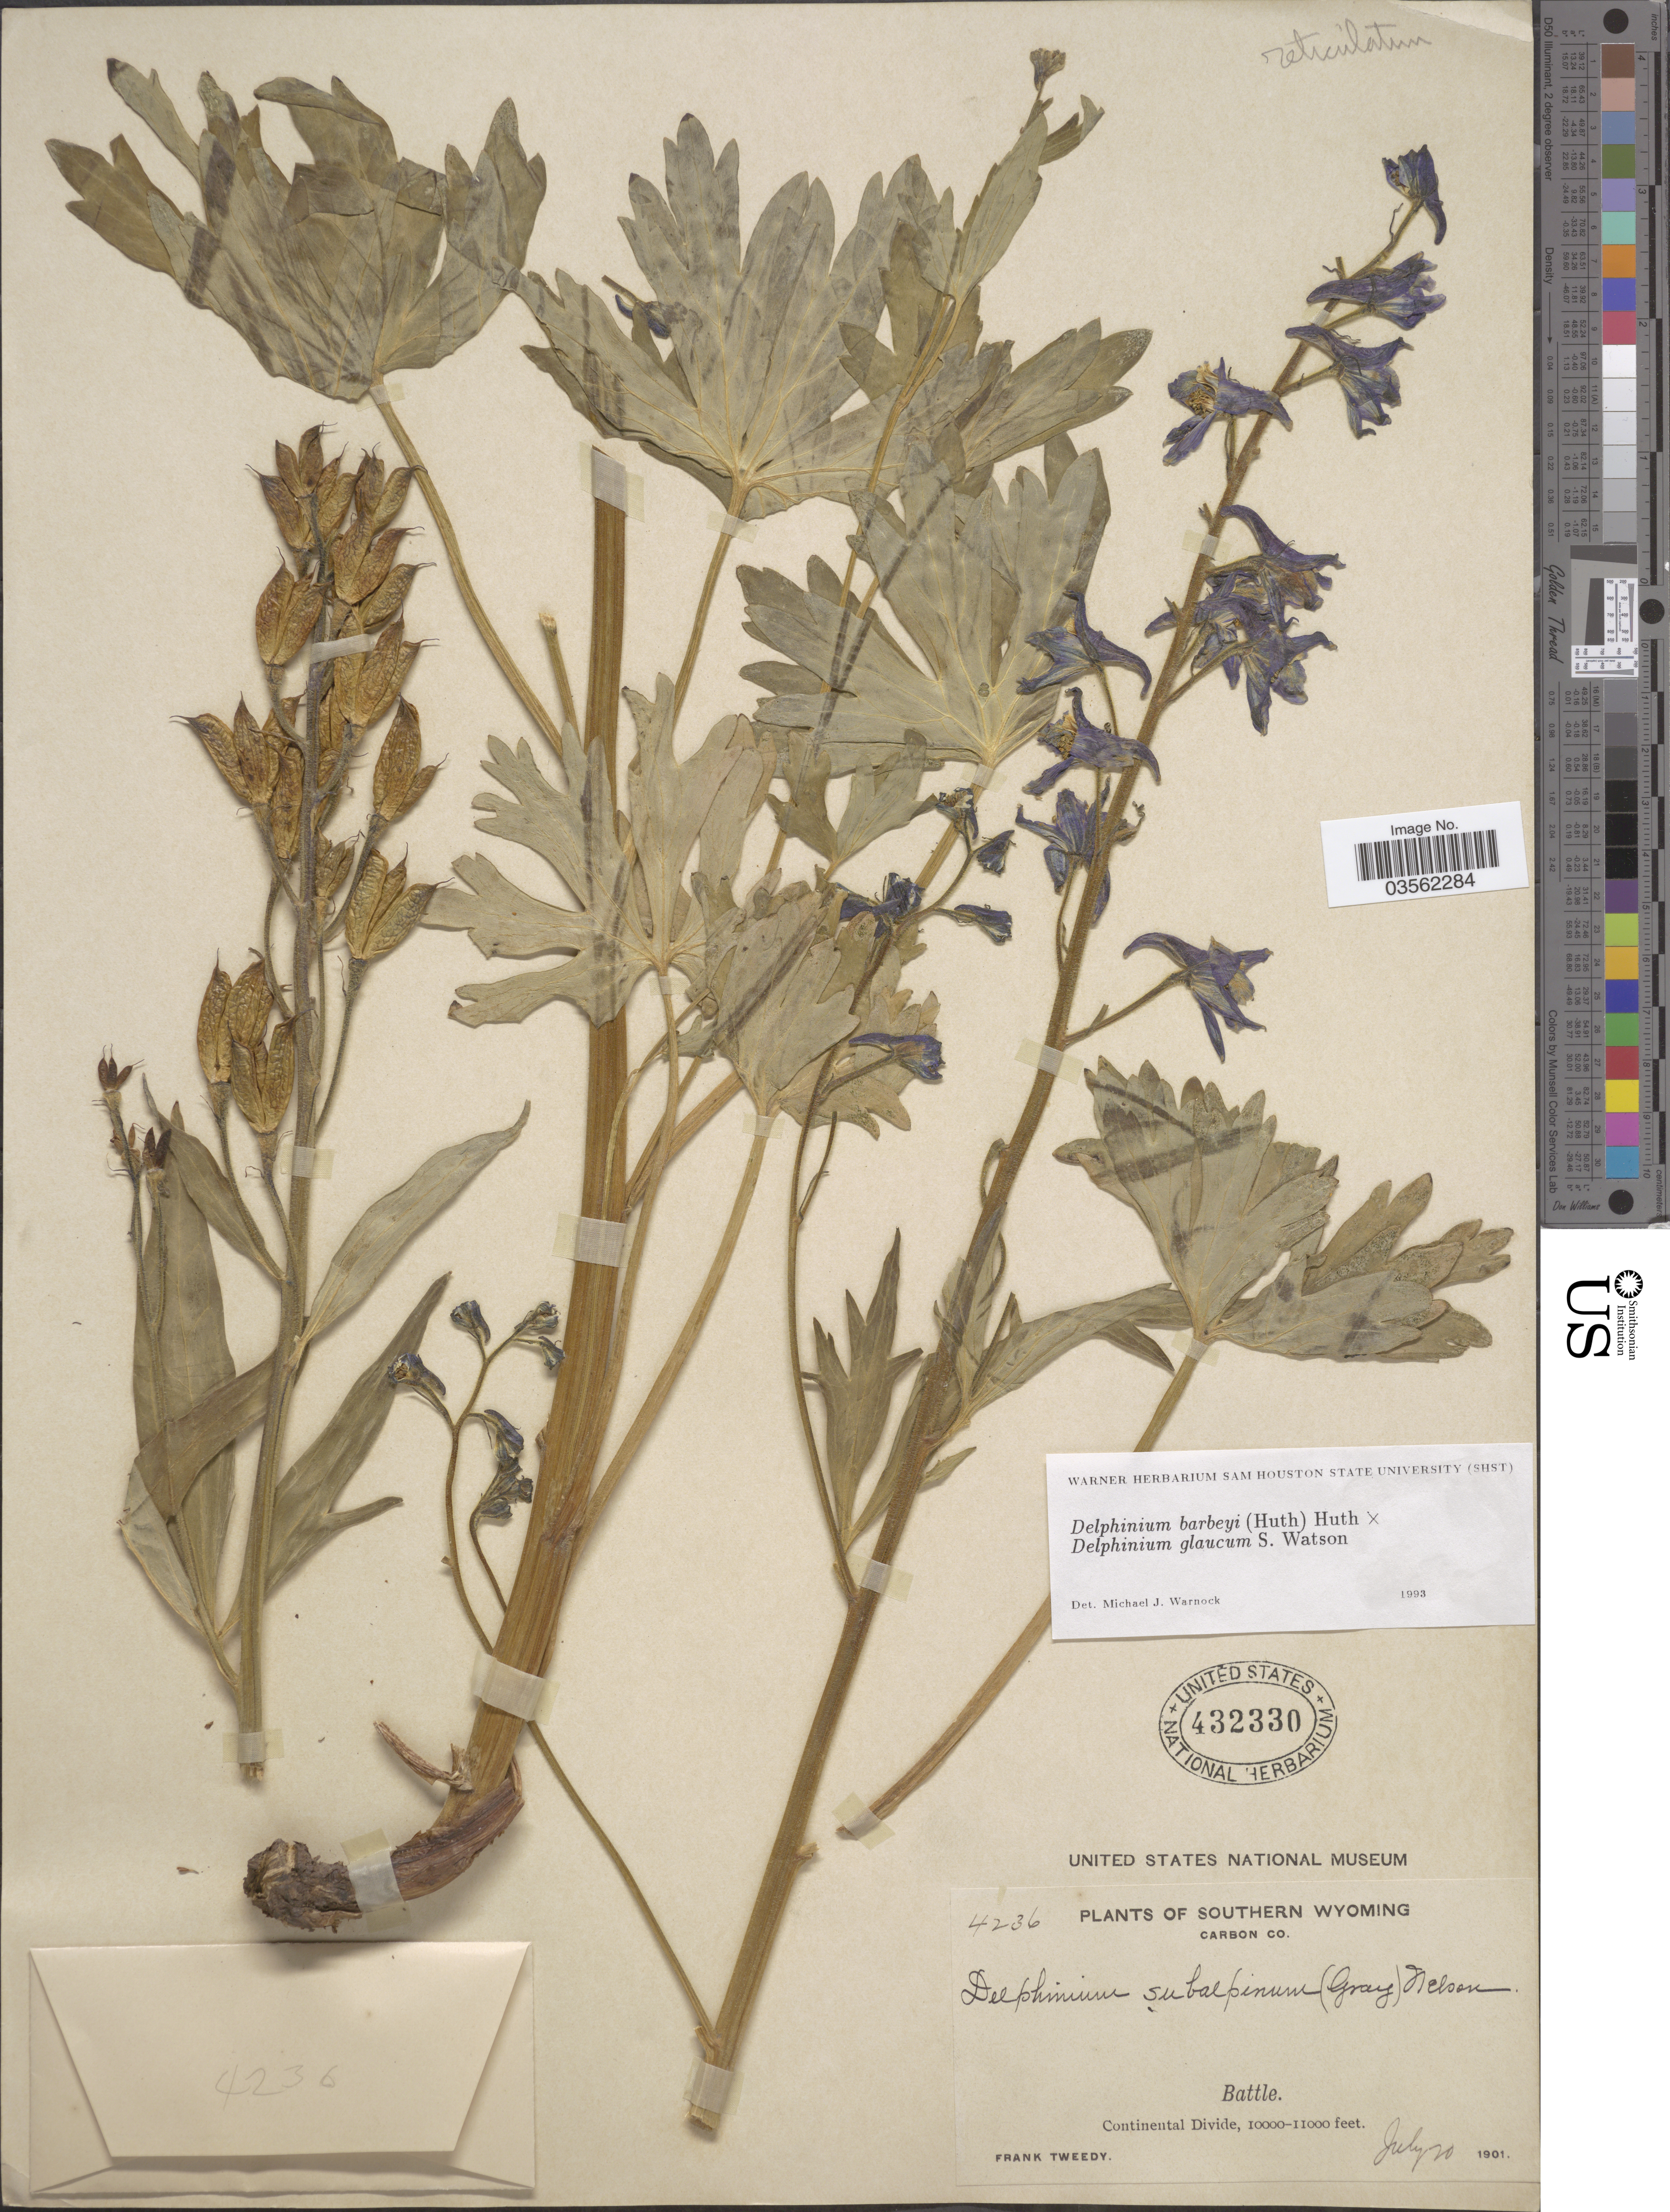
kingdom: Plantae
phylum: Tracheophyta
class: Magnoliopsida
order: Ranunculales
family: Ranunculaceae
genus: Delphinium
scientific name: Delphinium barbeyi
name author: (Huth) Huth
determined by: Strong, Mark T., (BOT), Smithsonian Institution - National Museum of Natural History (UNITED STATES)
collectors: F. Tweedy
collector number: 4236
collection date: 1901-07-20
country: United States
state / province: Wyoming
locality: Southern Wyoming. Carbon Co. Battle. Continental Divide.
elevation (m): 3048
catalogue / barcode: US 432330